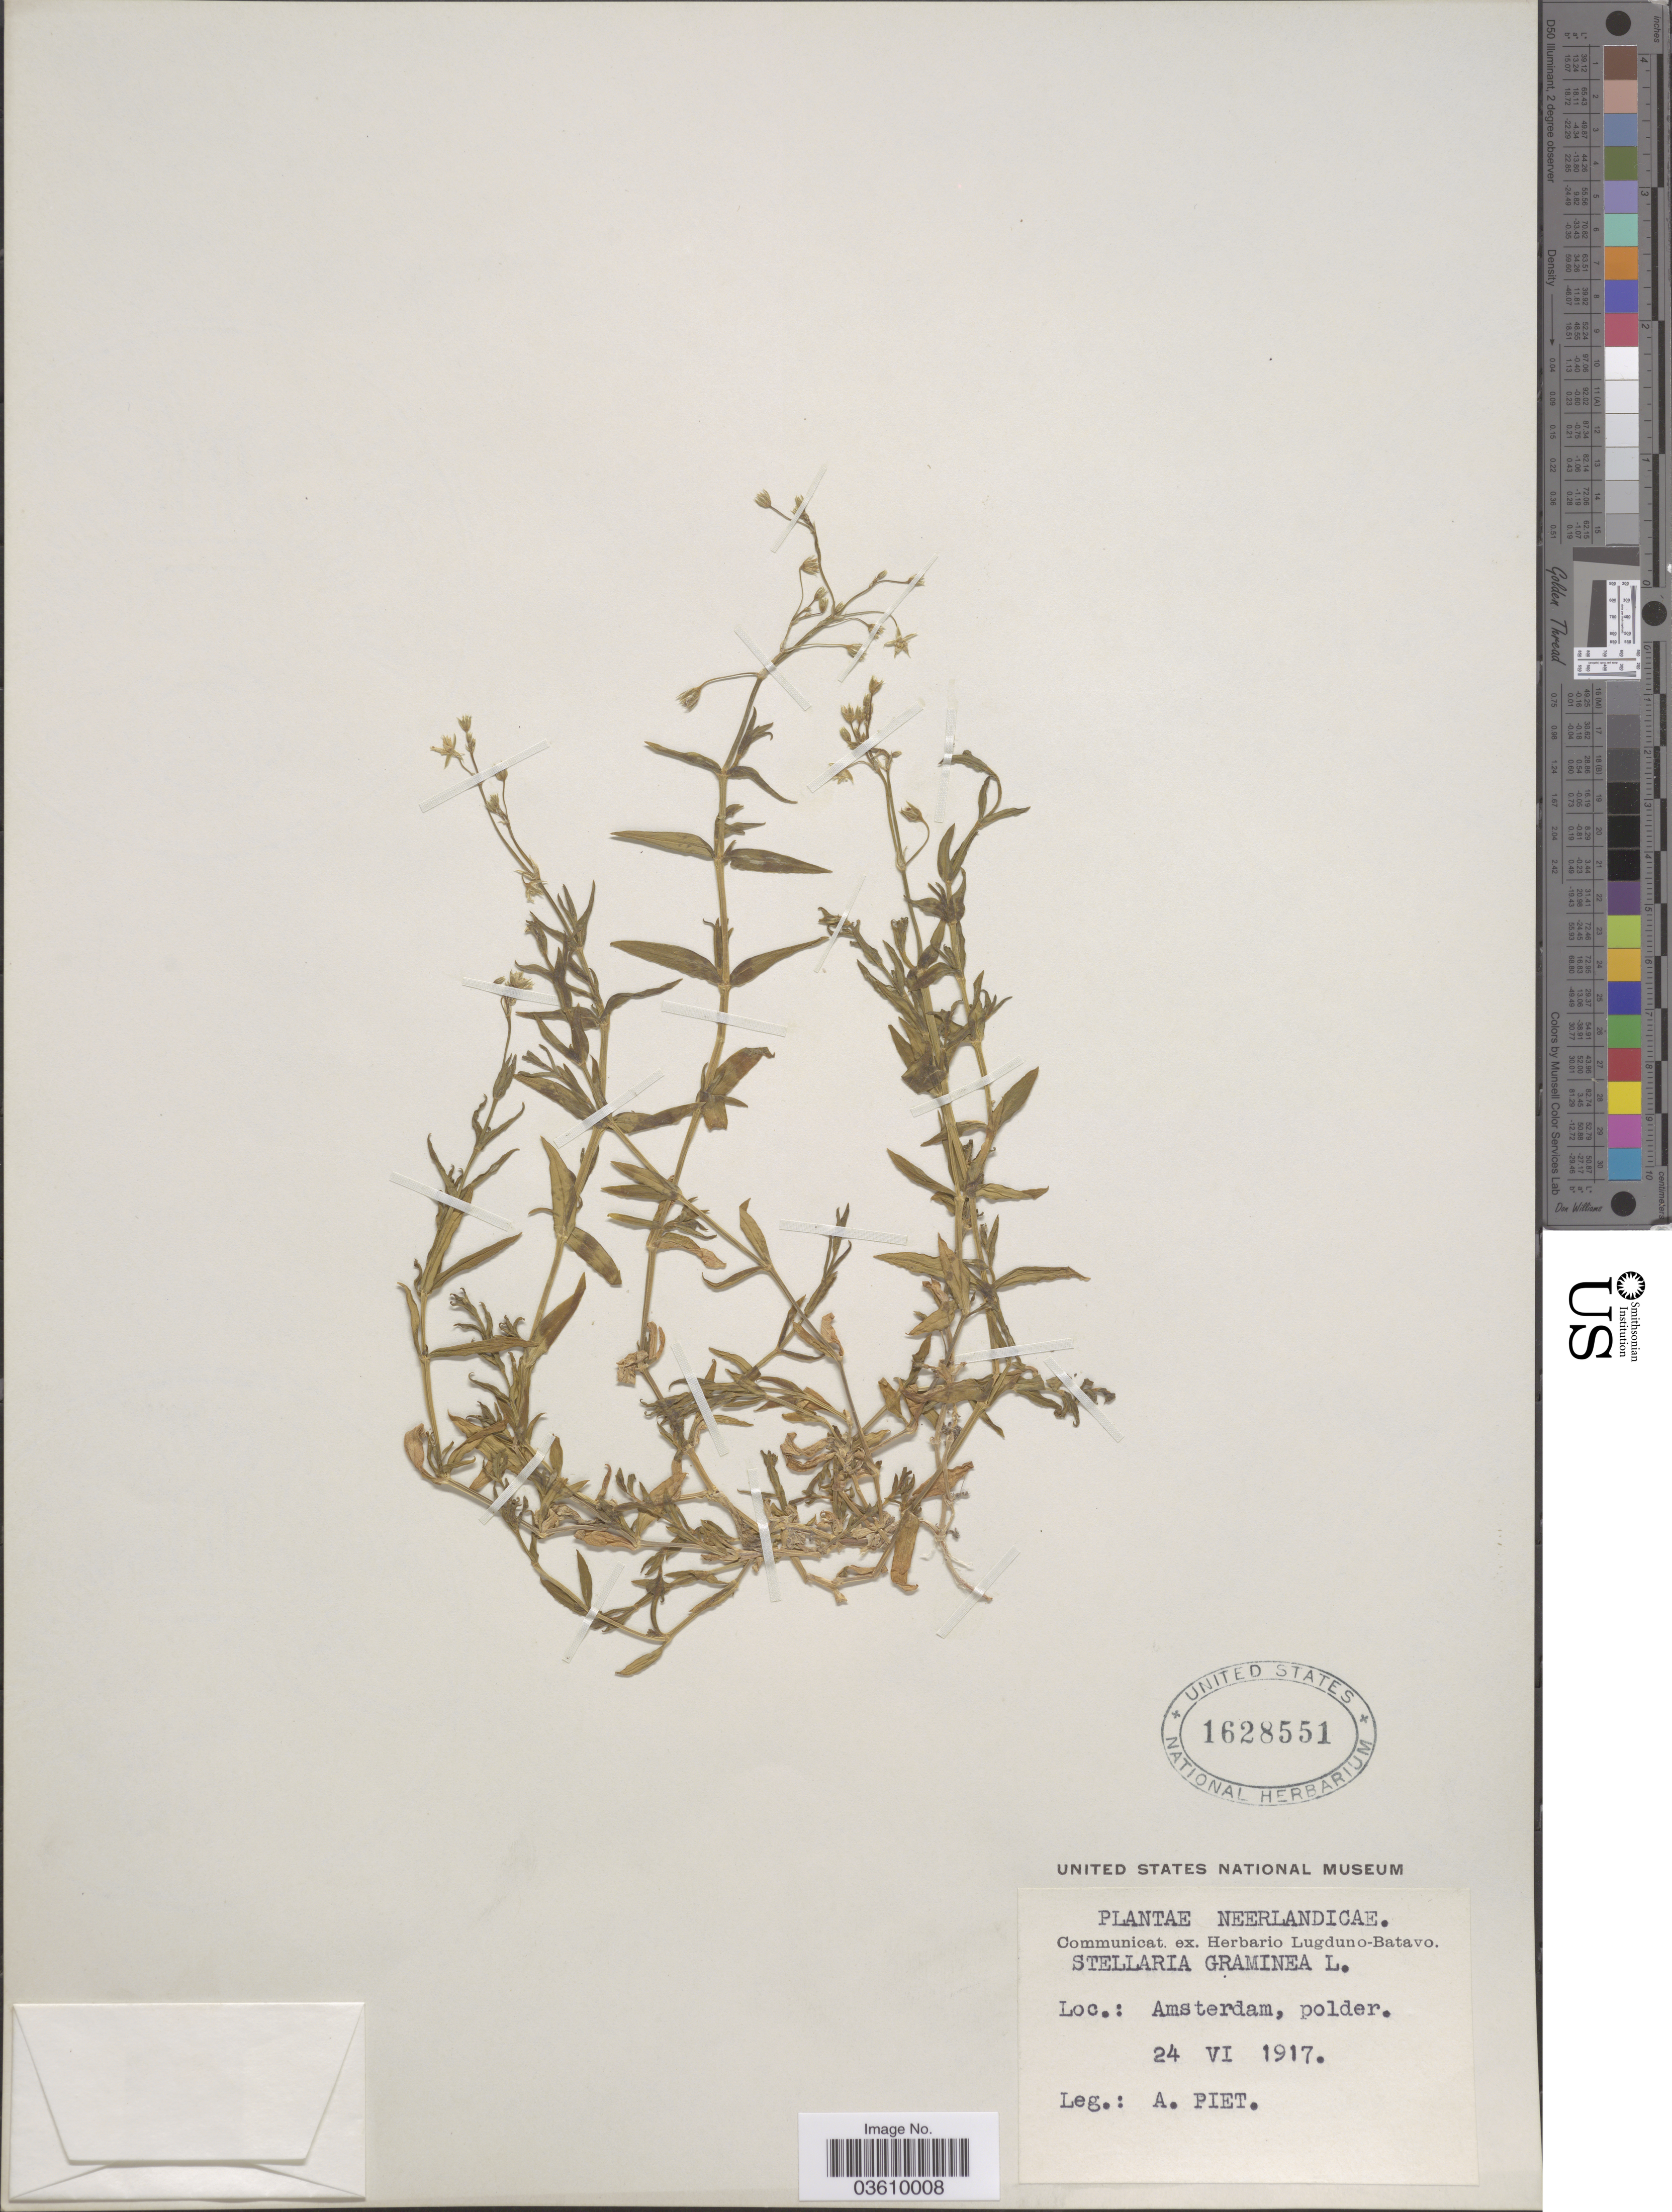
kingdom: Plantae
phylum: Tracheophyta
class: Magnoliopsida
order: Caryophyllales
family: Caryophyllaceae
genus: Stellaria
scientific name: Stellaria graminea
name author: L.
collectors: A. Piet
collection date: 1917-06-24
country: Netherlands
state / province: Noord Holland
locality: Neerlandicae. Amsterdam, polder.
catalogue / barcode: US 1628551